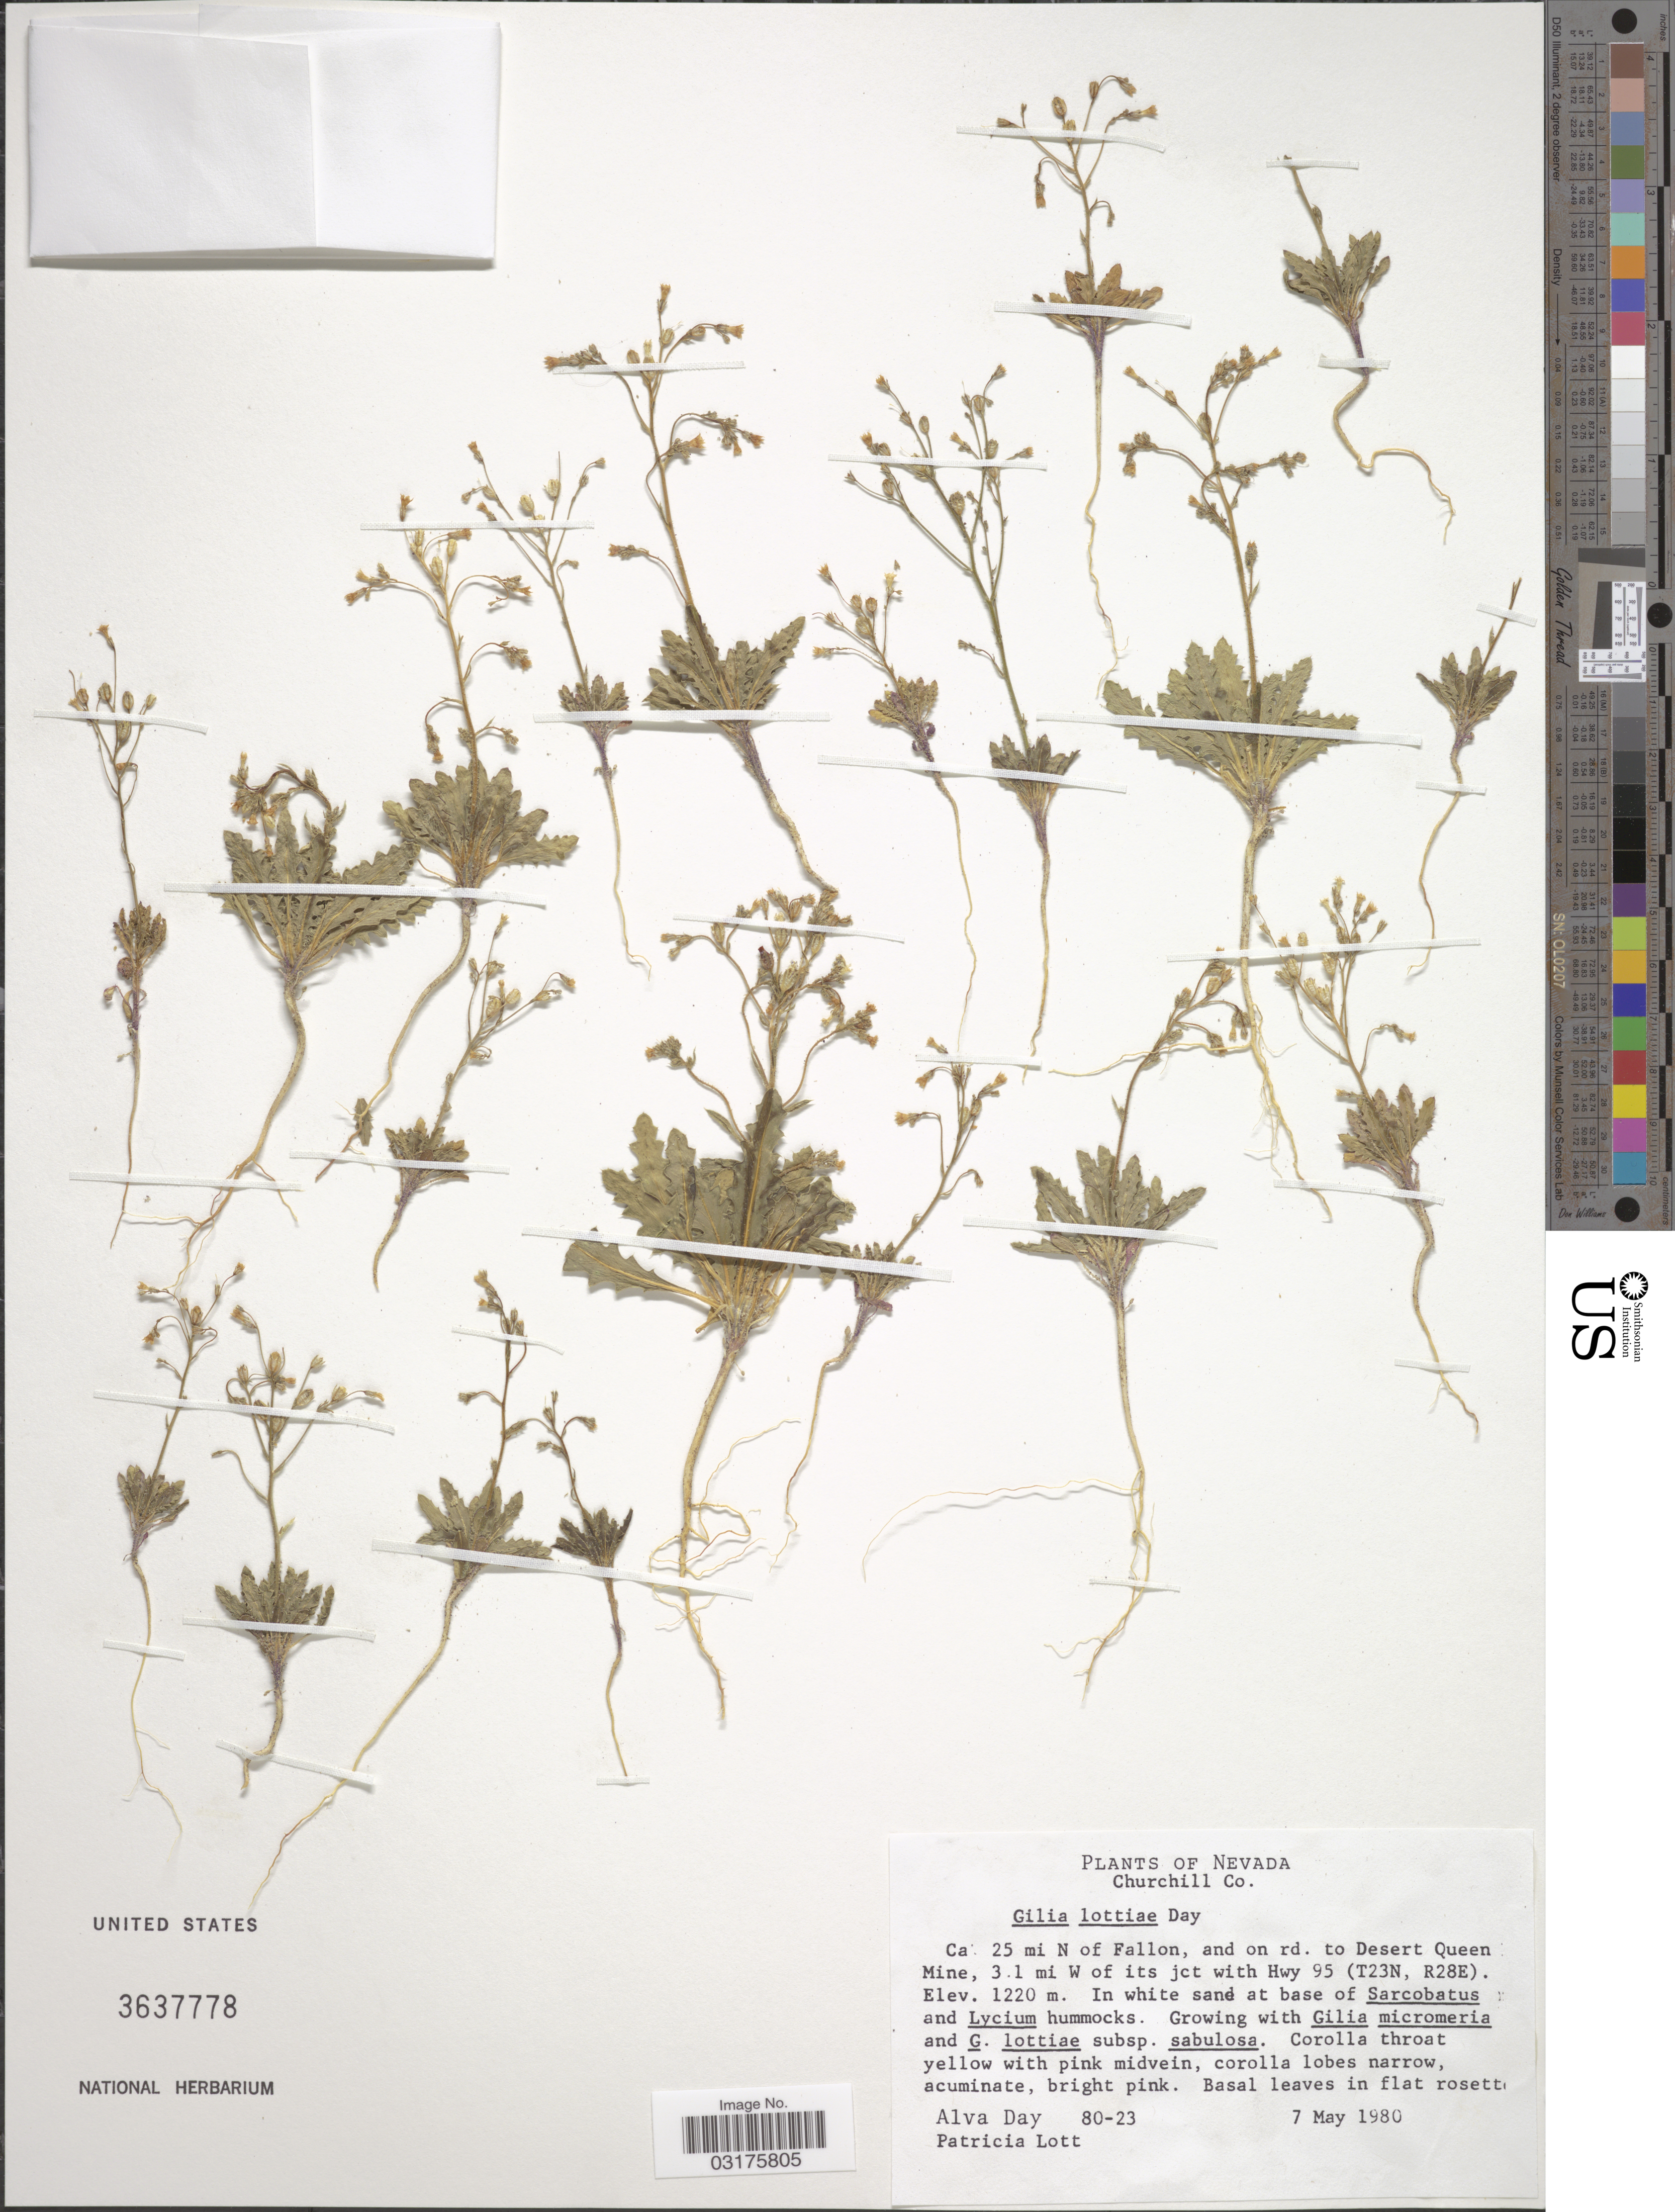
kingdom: Plantae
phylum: Tracheophyta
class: Magnoliopsida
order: Ericales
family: Polemoniaceae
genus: Aliciella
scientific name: Aliciella lottiae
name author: (A.G. Day) J.M. Porter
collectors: A. G. Day & P. Lott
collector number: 80-23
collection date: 1980-05-07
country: United States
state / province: Nevada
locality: Churchill Co. Ca 25 mi N of Fallon, and on rd. to Desert Queen Mine, 3.1 mi W of its jct with Hwy 95 (T23N, R28E).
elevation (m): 1220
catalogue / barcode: US 3637778